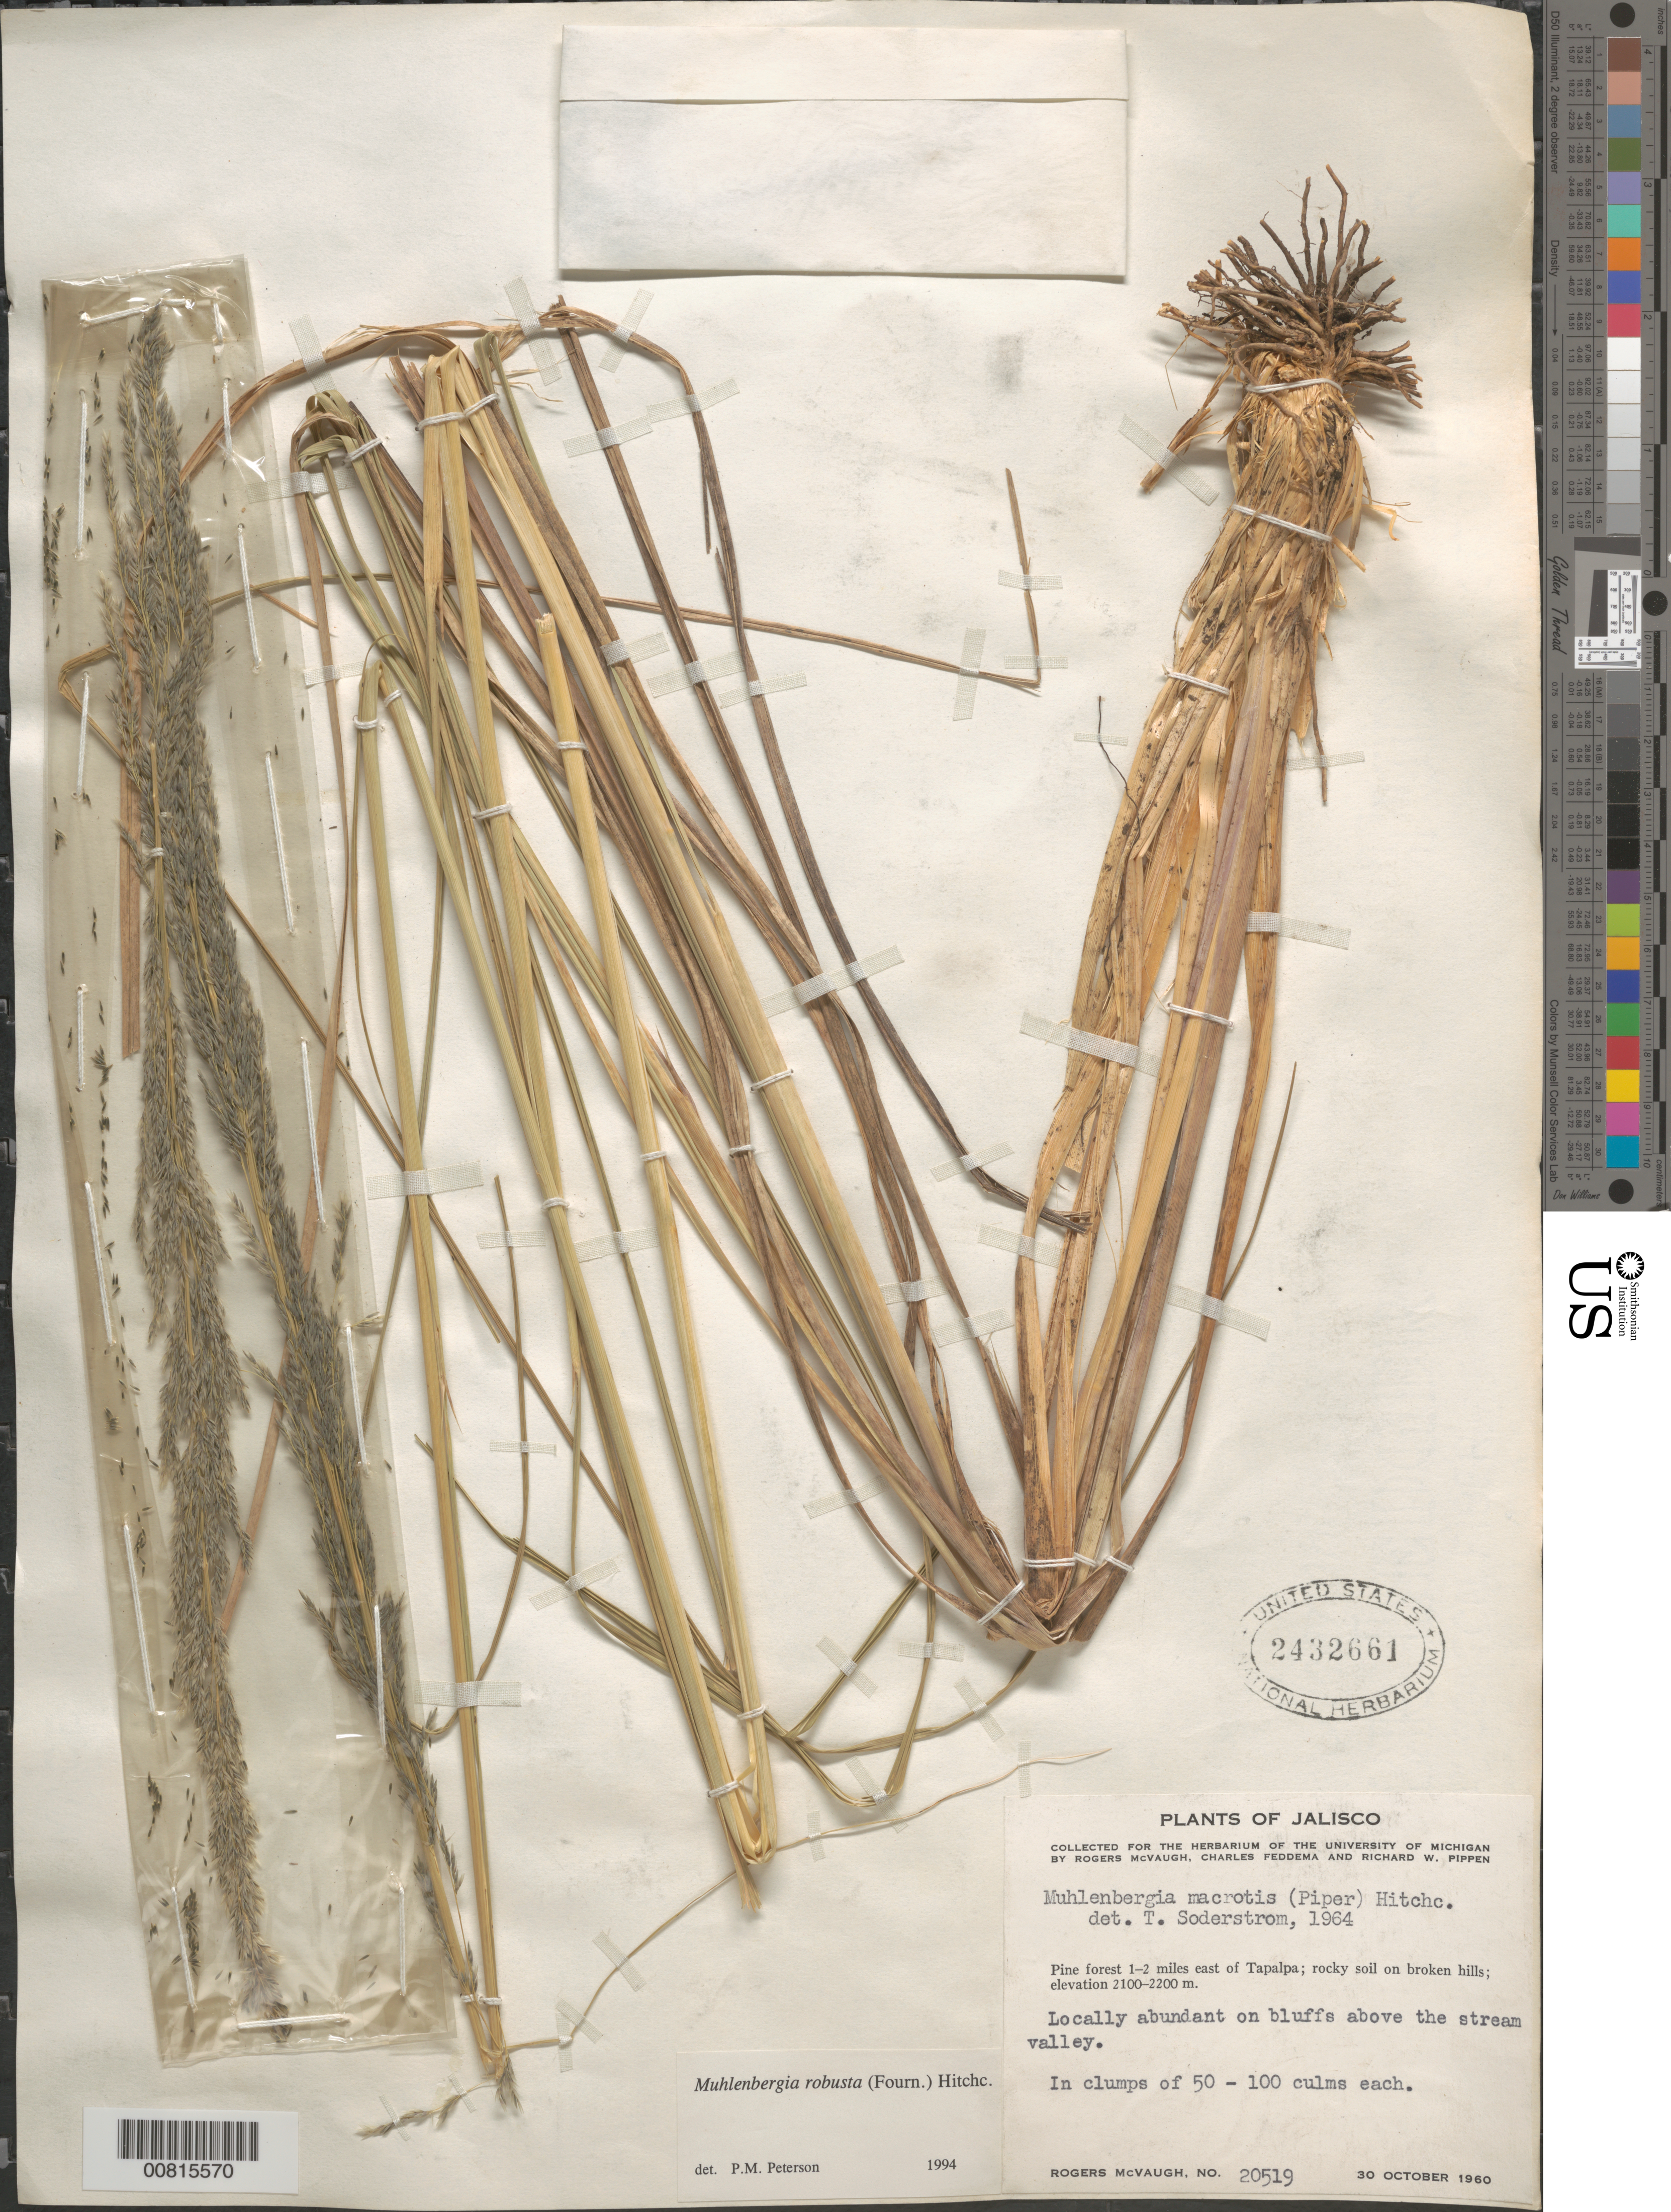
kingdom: Plantae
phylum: Tracheophyta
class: Liliopsida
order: Poales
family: Poaceae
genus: Muhlenbergia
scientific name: Muhlenbergia robusta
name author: (E. Fourn.) Hitchc.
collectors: R. McVaugh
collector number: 20519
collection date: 1960-10-30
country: Mexico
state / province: Jalisco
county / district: Tapalpa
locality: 1-2 mi E of Tapalpa, mpio. Tapalpa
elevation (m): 2200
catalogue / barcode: US 2432661